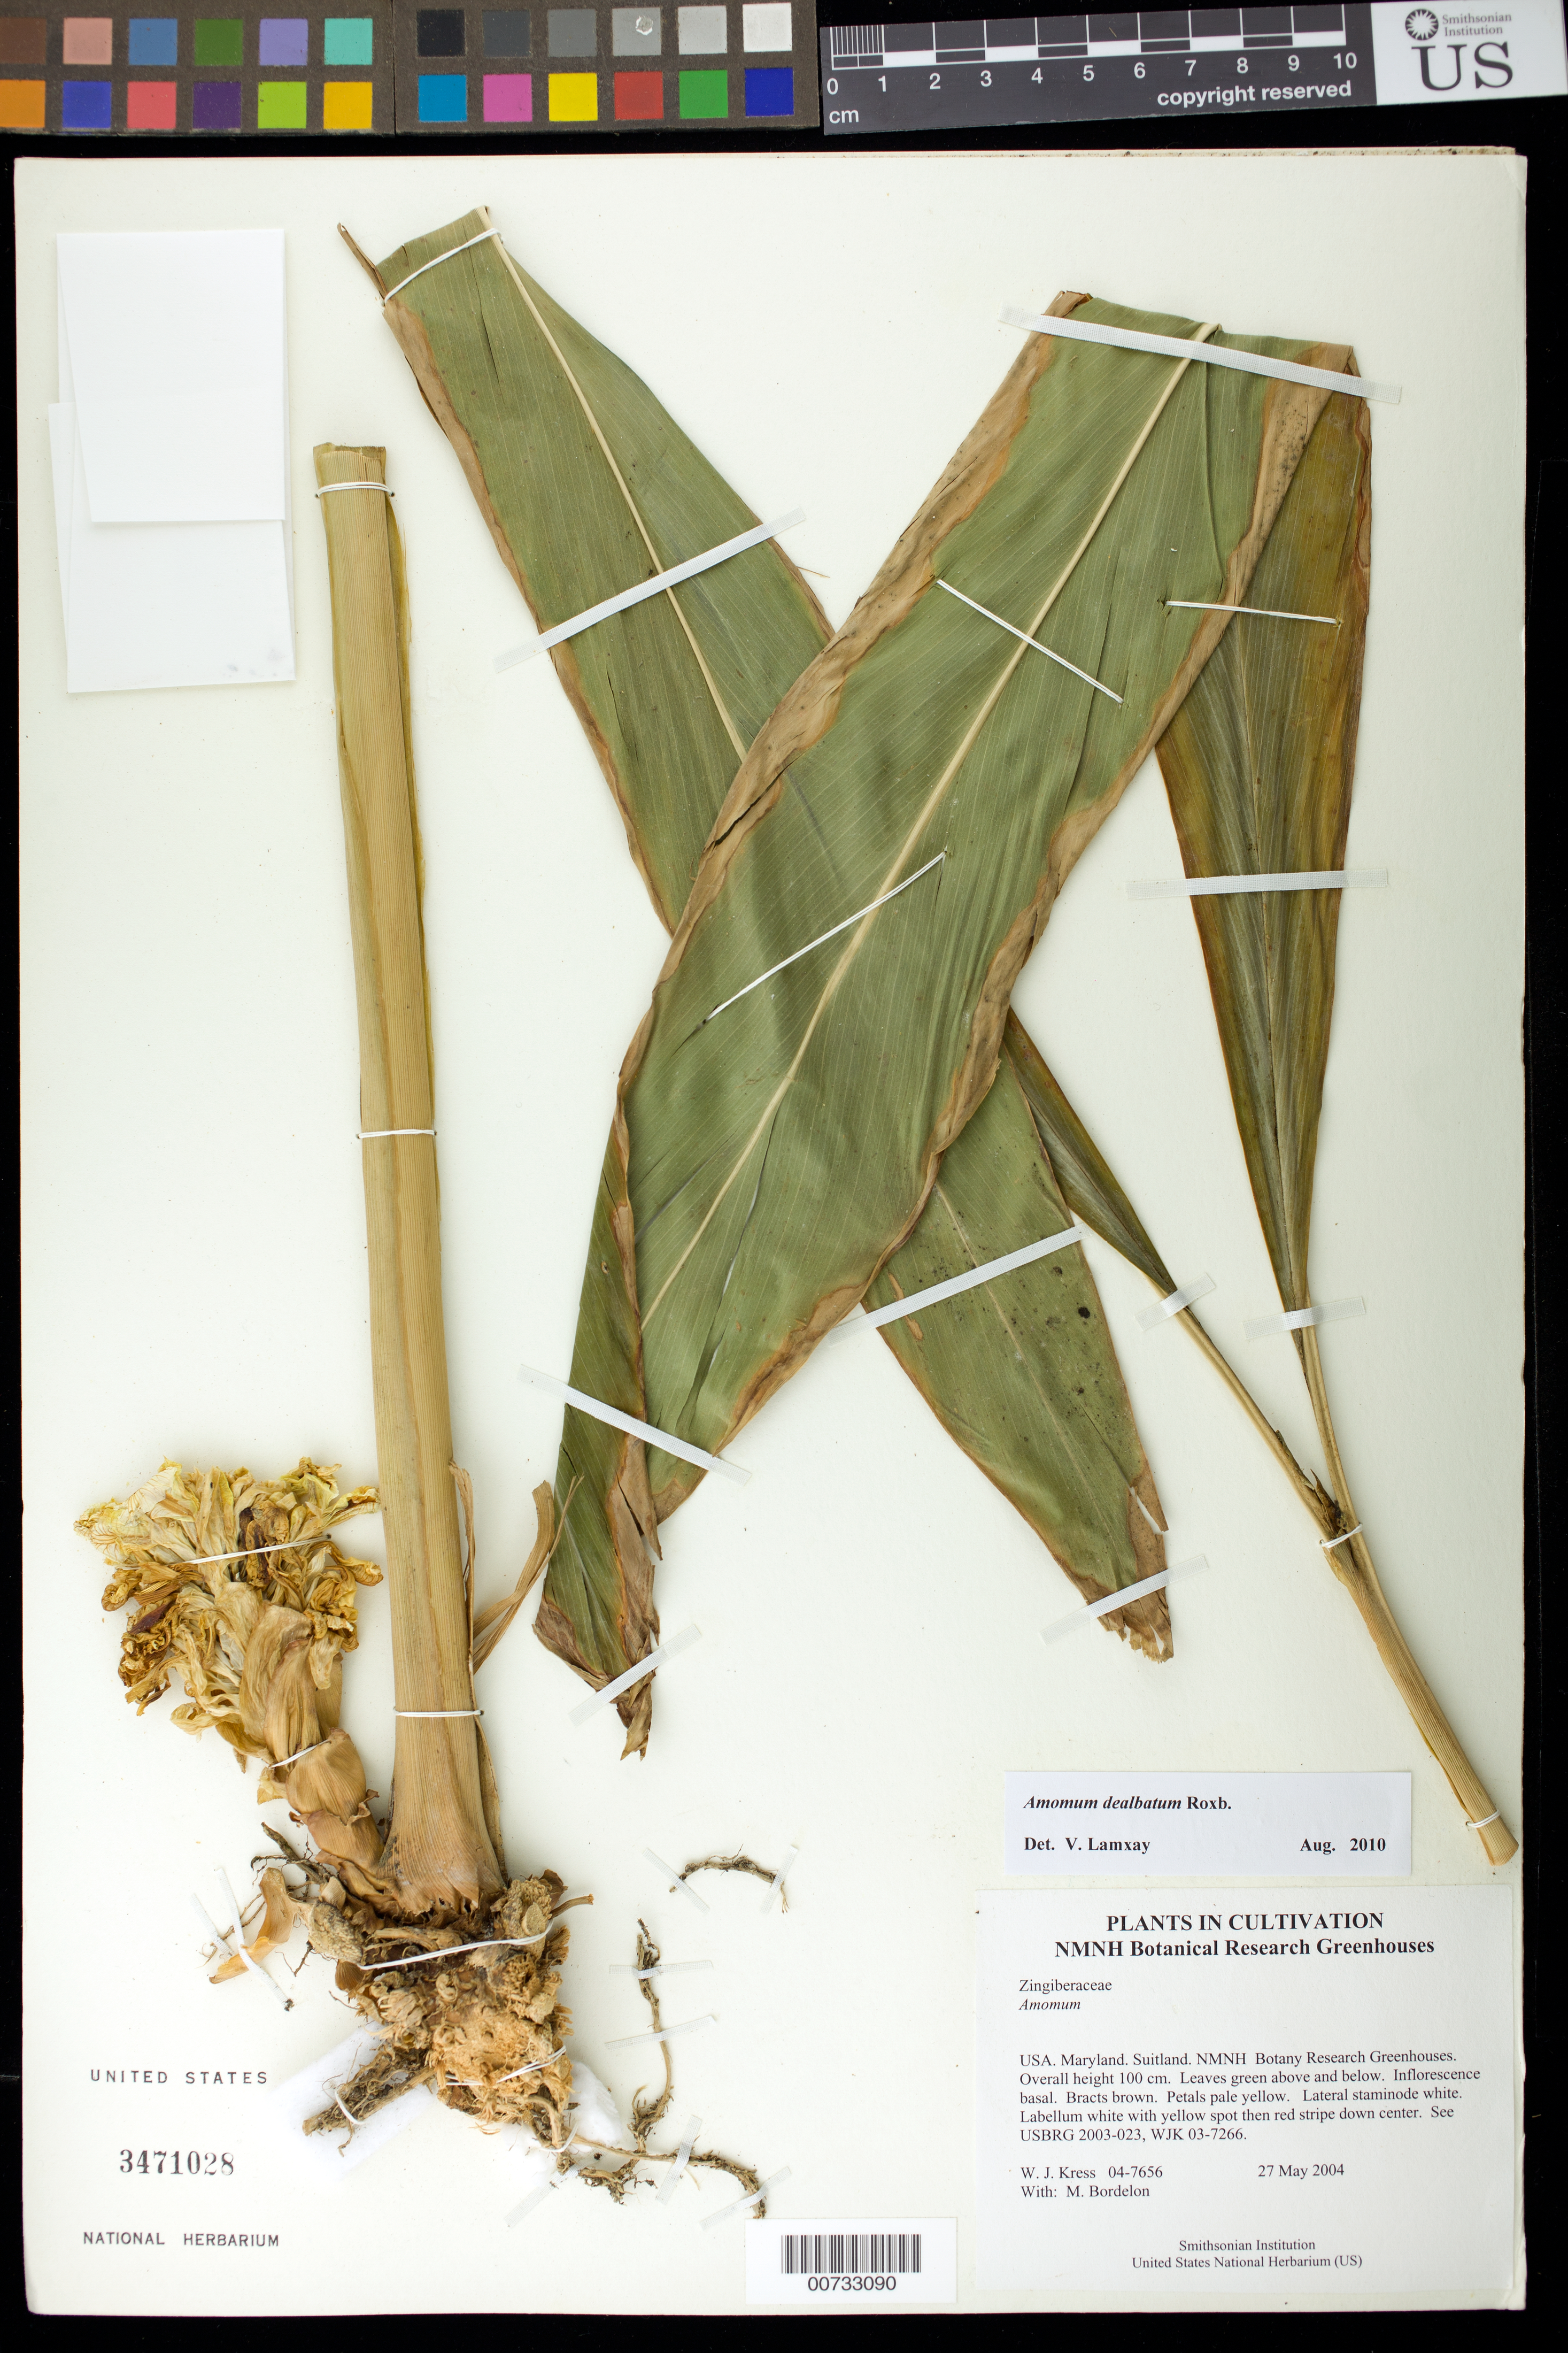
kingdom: Plantae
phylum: Tracheophyta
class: Liliopsida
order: Zingiberales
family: Zingiberaceae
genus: Amomum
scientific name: Amomum dealbatum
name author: Roxb.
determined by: Lamxay, V.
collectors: W. J. Kress & M. Bordelon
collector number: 04-7656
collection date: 2004-05-27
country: United States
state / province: Maryland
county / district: Prince George's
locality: NMNH Botany Research Greenhouses. Suitland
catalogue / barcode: US 3471028